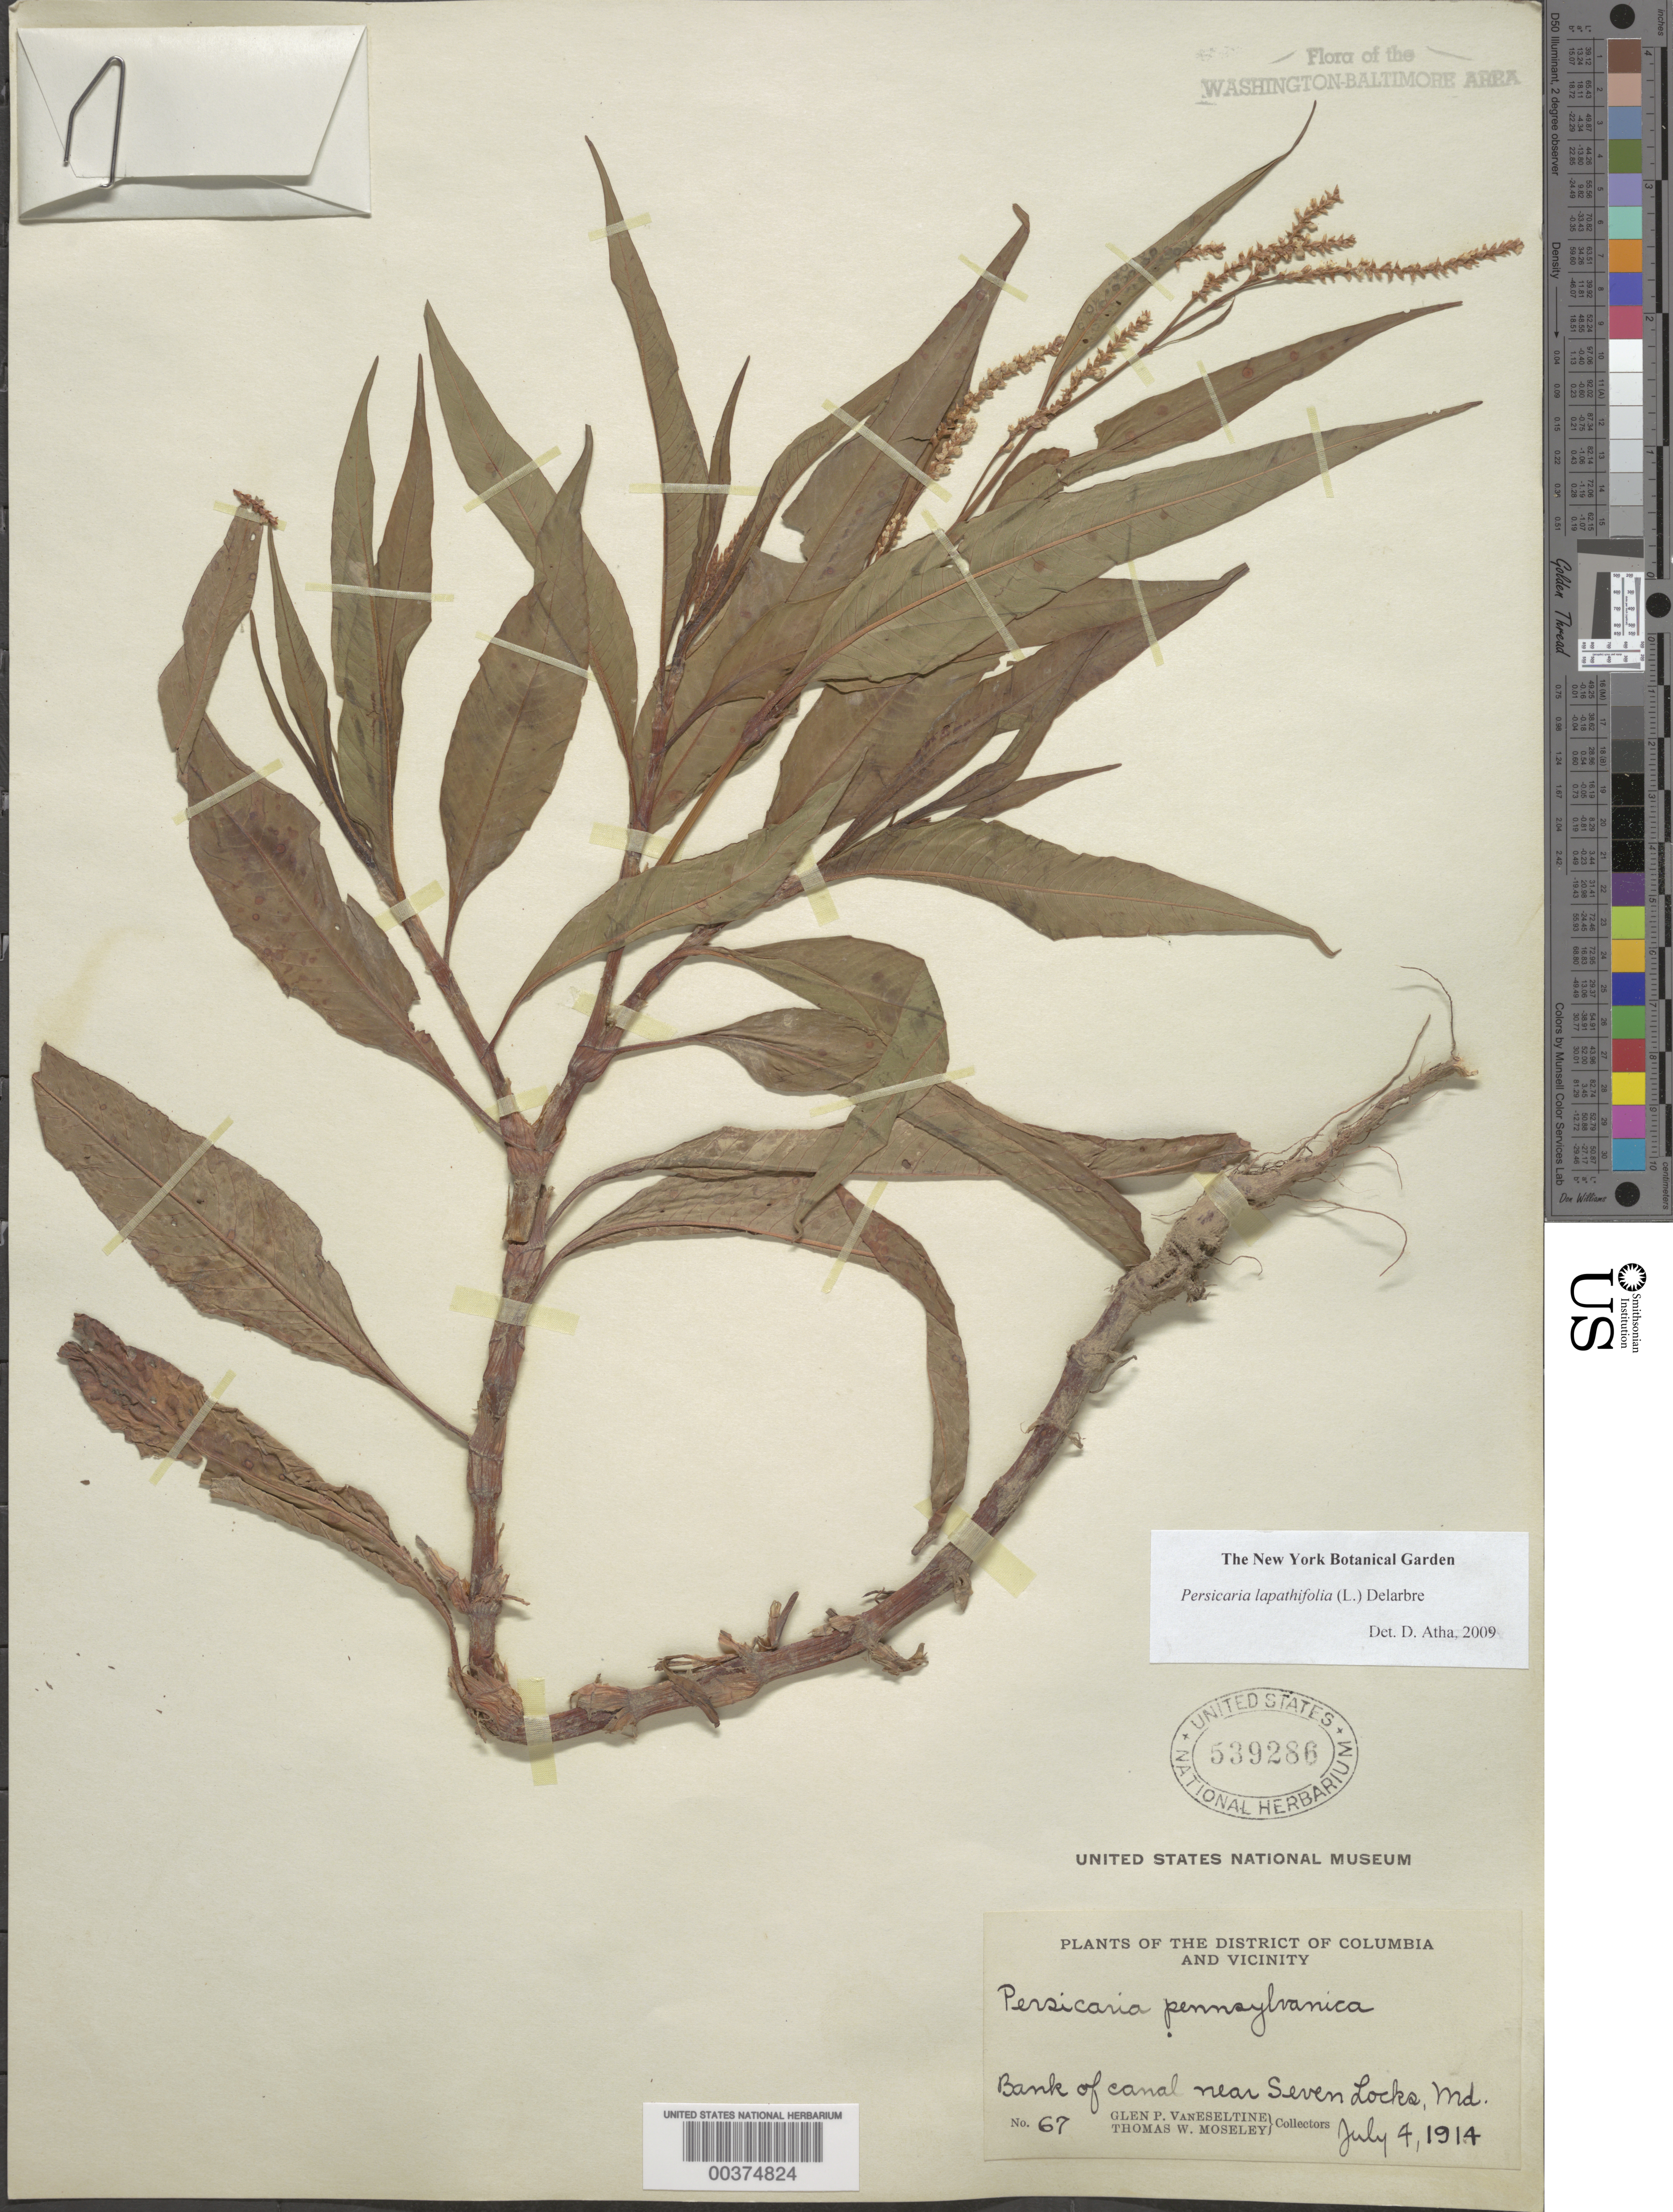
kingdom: Plantae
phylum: Tracheophyta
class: Magnoliopsida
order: Caryophyllales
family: Polygonaceae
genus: Persicaria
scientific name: Persicaria lapathifolia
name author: (L.) Delarbre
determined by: Atha, D. E.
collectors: G. P. Van Eseltine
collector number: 67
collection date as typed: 04 Jul 1914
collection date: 1914-07-04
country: United States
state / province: Maryland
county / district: Montgomery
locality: Near Seven Locks C. & O. Canal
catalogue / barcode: US 539286